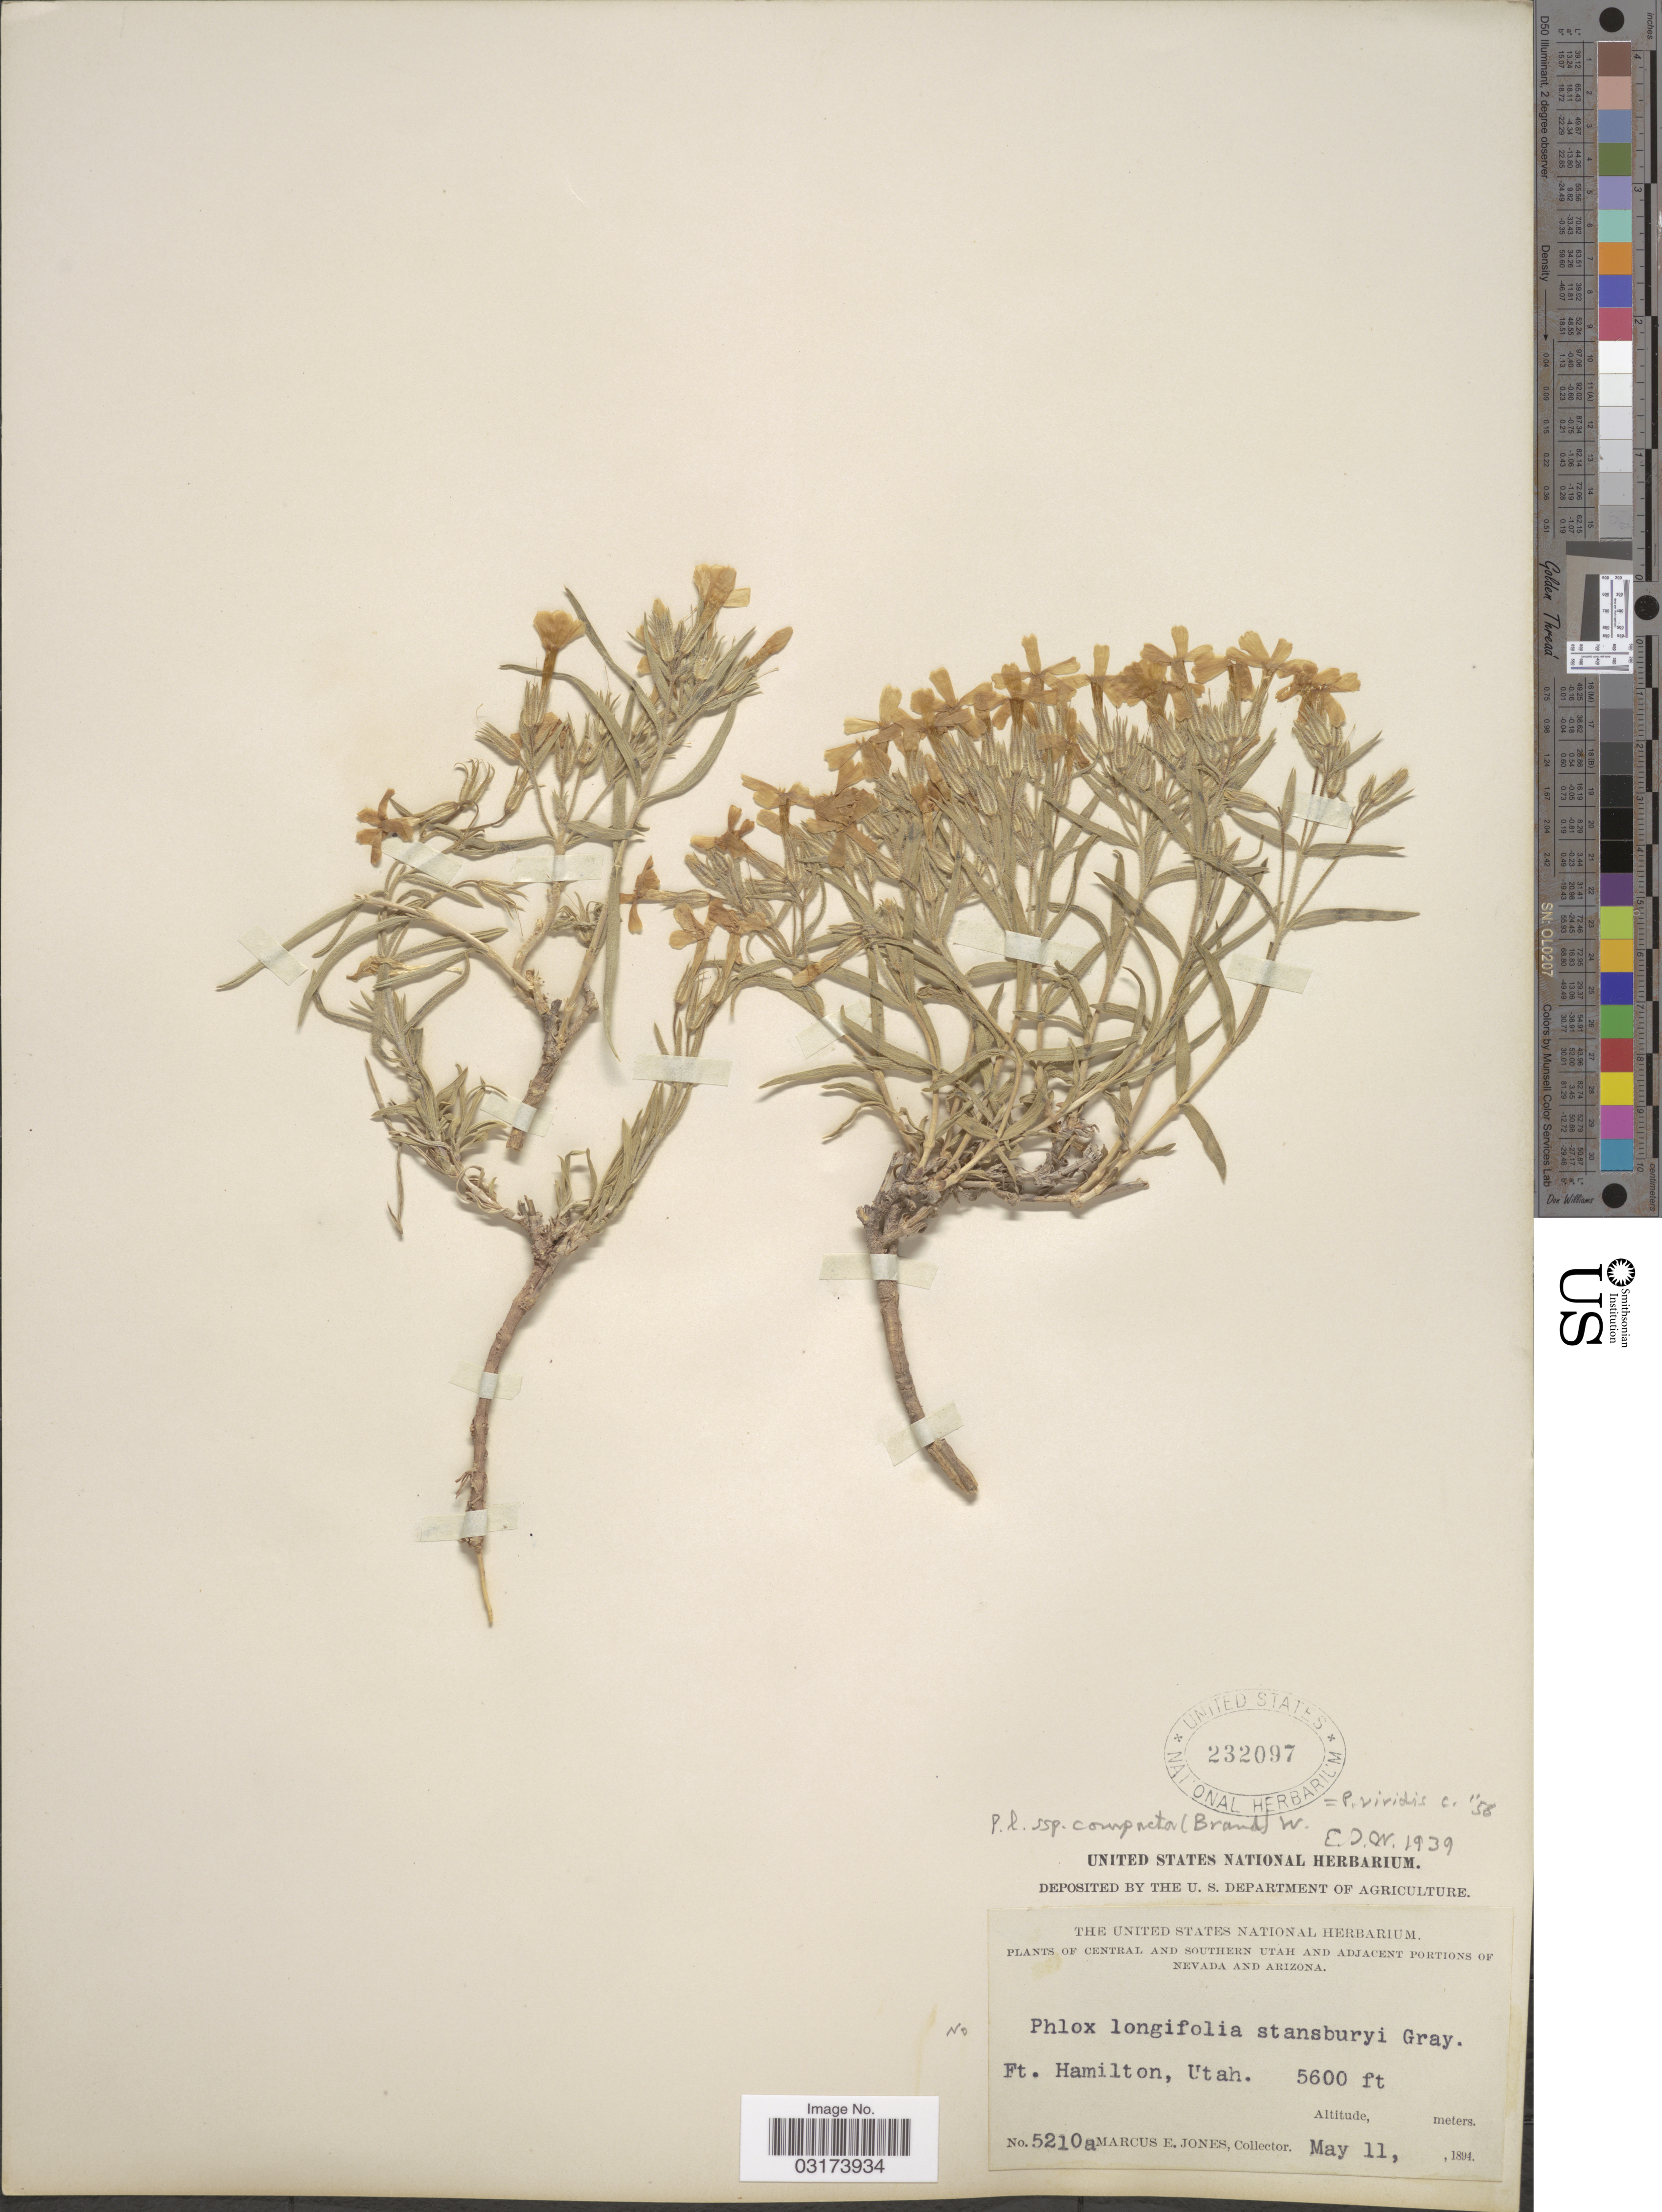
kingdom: Plantae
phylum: Tracheophyta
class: Magnoliopsida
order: Ericales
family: Polemoniaceae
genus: Phlox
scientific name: Phlox longifolia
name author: Nutt.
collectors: M. E. Jones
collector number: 5210a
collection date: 1894-05-11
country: United States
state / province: Utah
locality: Central and Southern Utah, Ft. Hamilton.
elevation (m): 1707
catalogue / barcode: US 232097